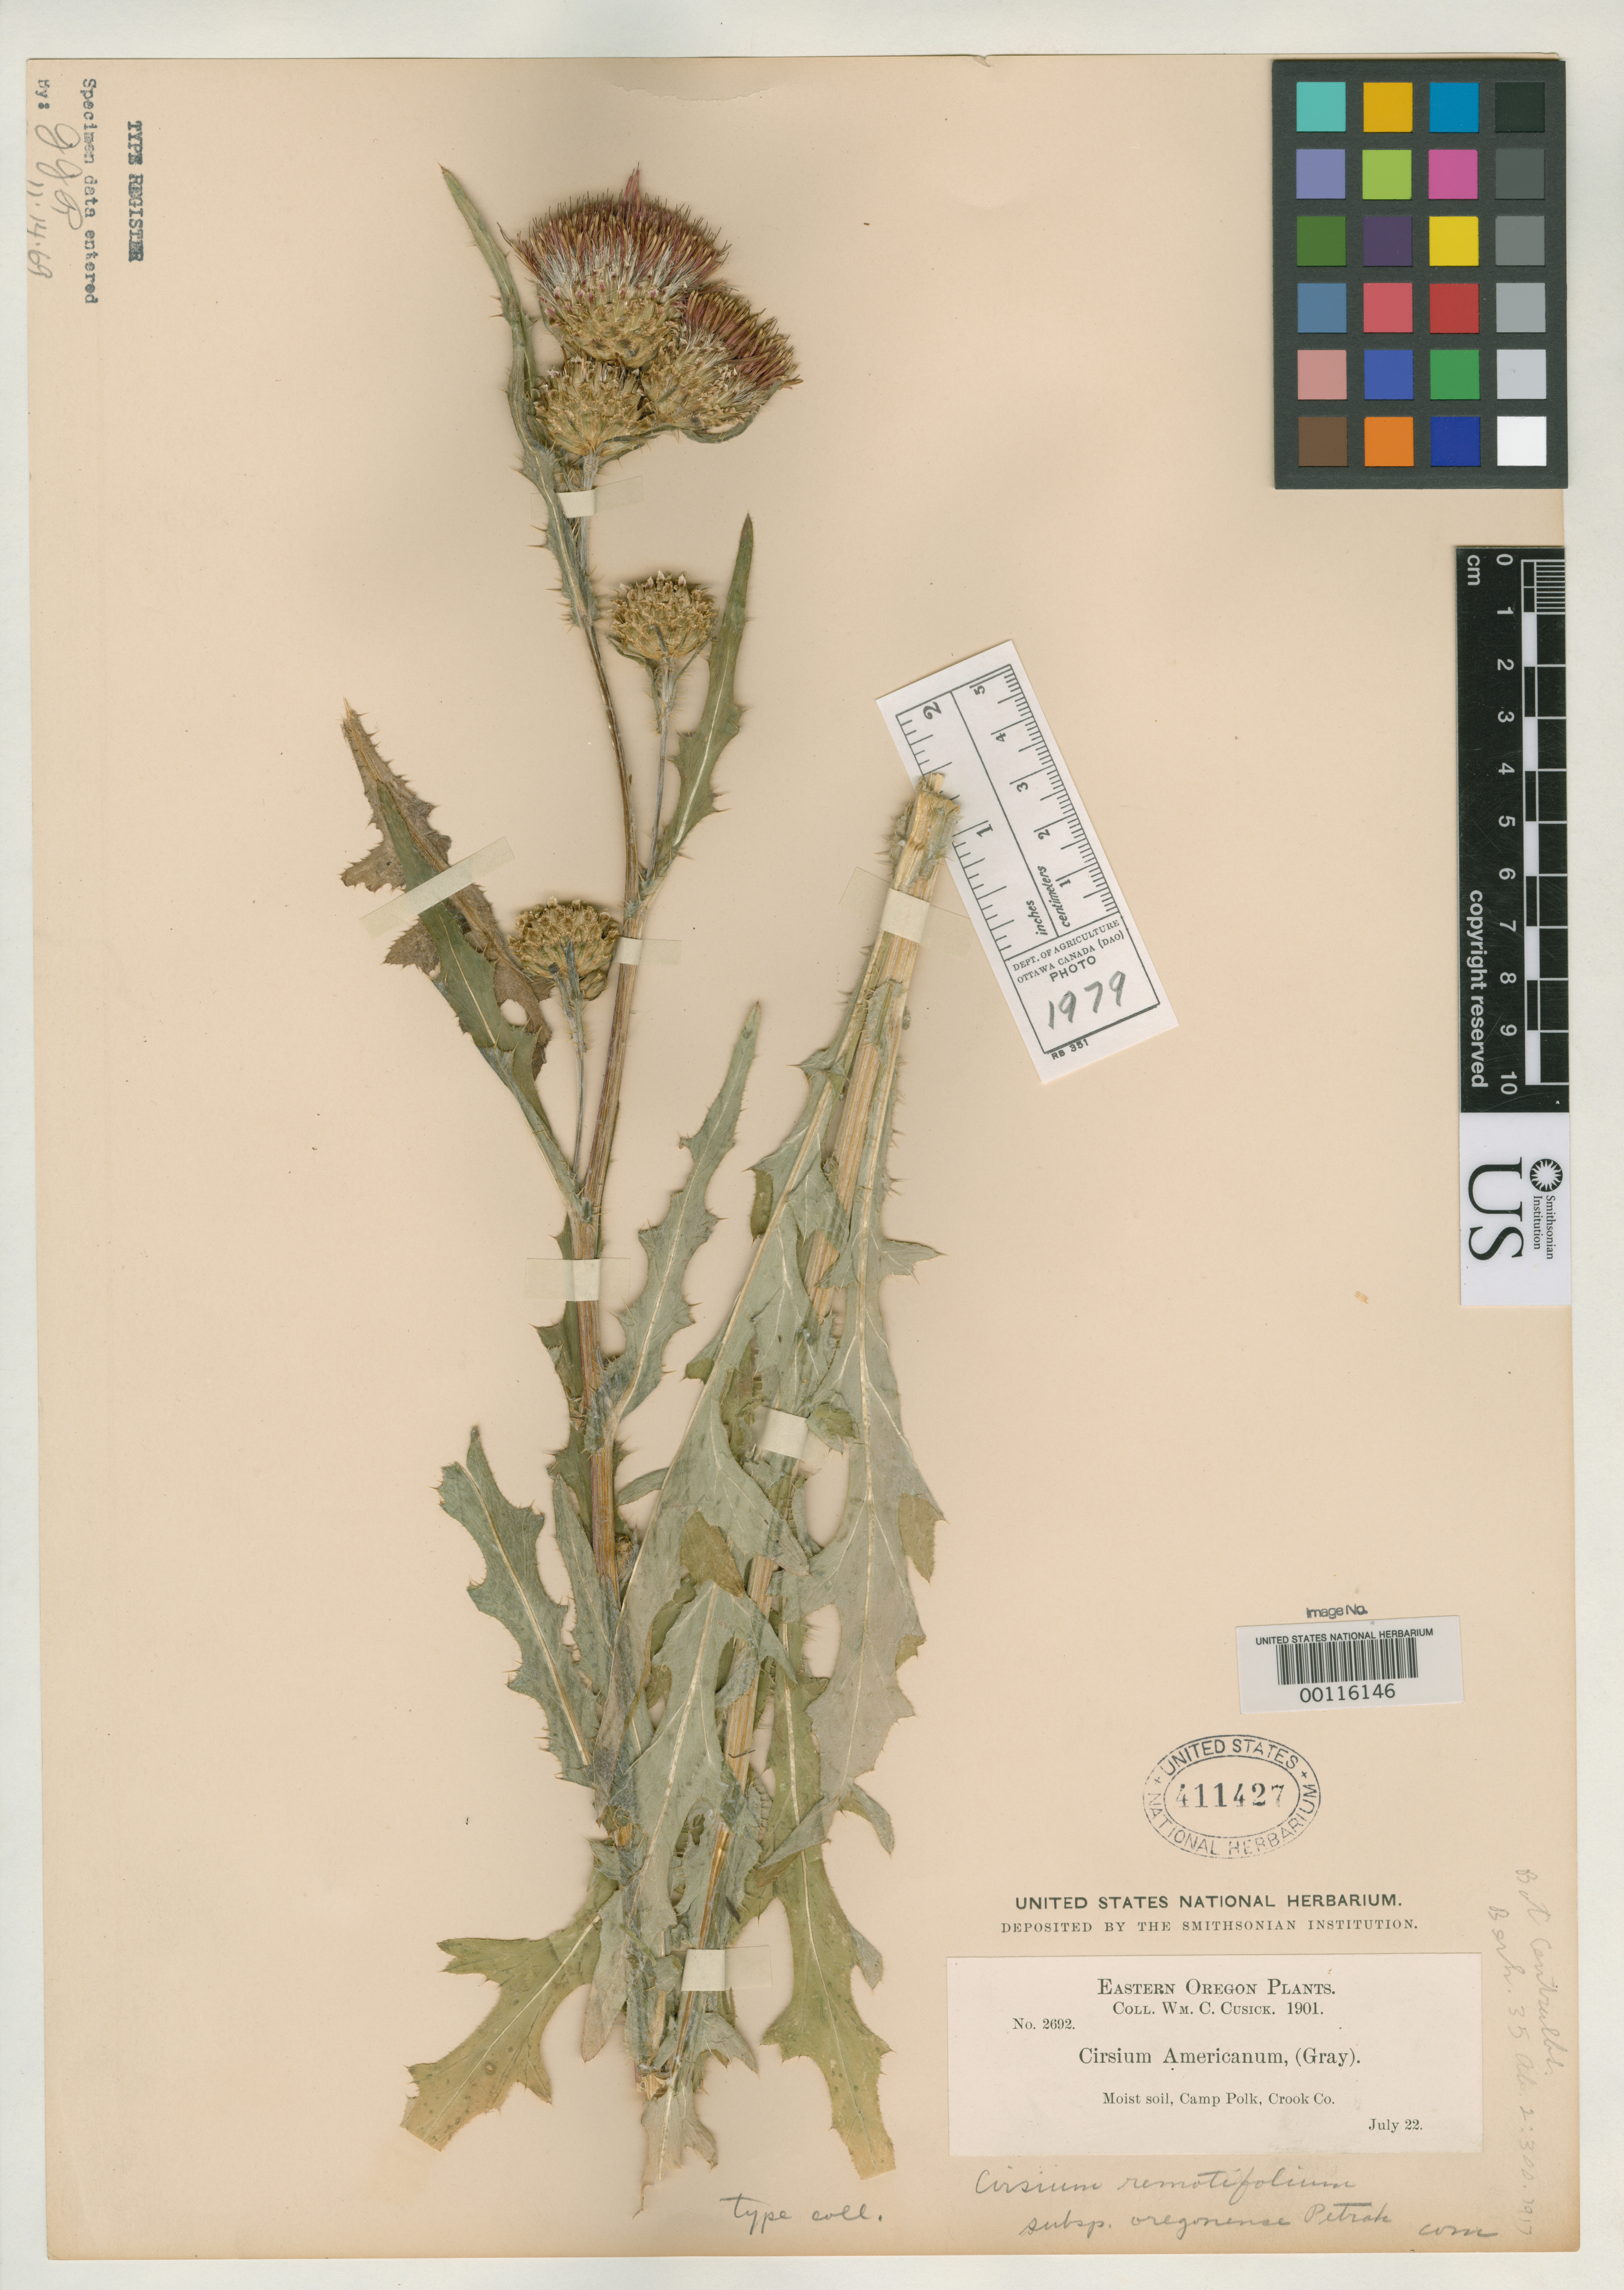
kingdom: Plantae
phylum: Tracheophyta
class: Magnoliopsida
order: Asterales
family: Asteraceae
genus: Cirsium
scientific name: Cirsium remotifolium subsp. oregonense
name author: Petr.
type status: Type Collection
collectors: W. C. Cusick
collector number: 2692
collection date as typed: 22 Jul 1901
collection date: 1901-07-22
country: United States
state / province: Oregon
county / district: Crook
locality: Camp Polk.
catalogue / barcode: US 411427